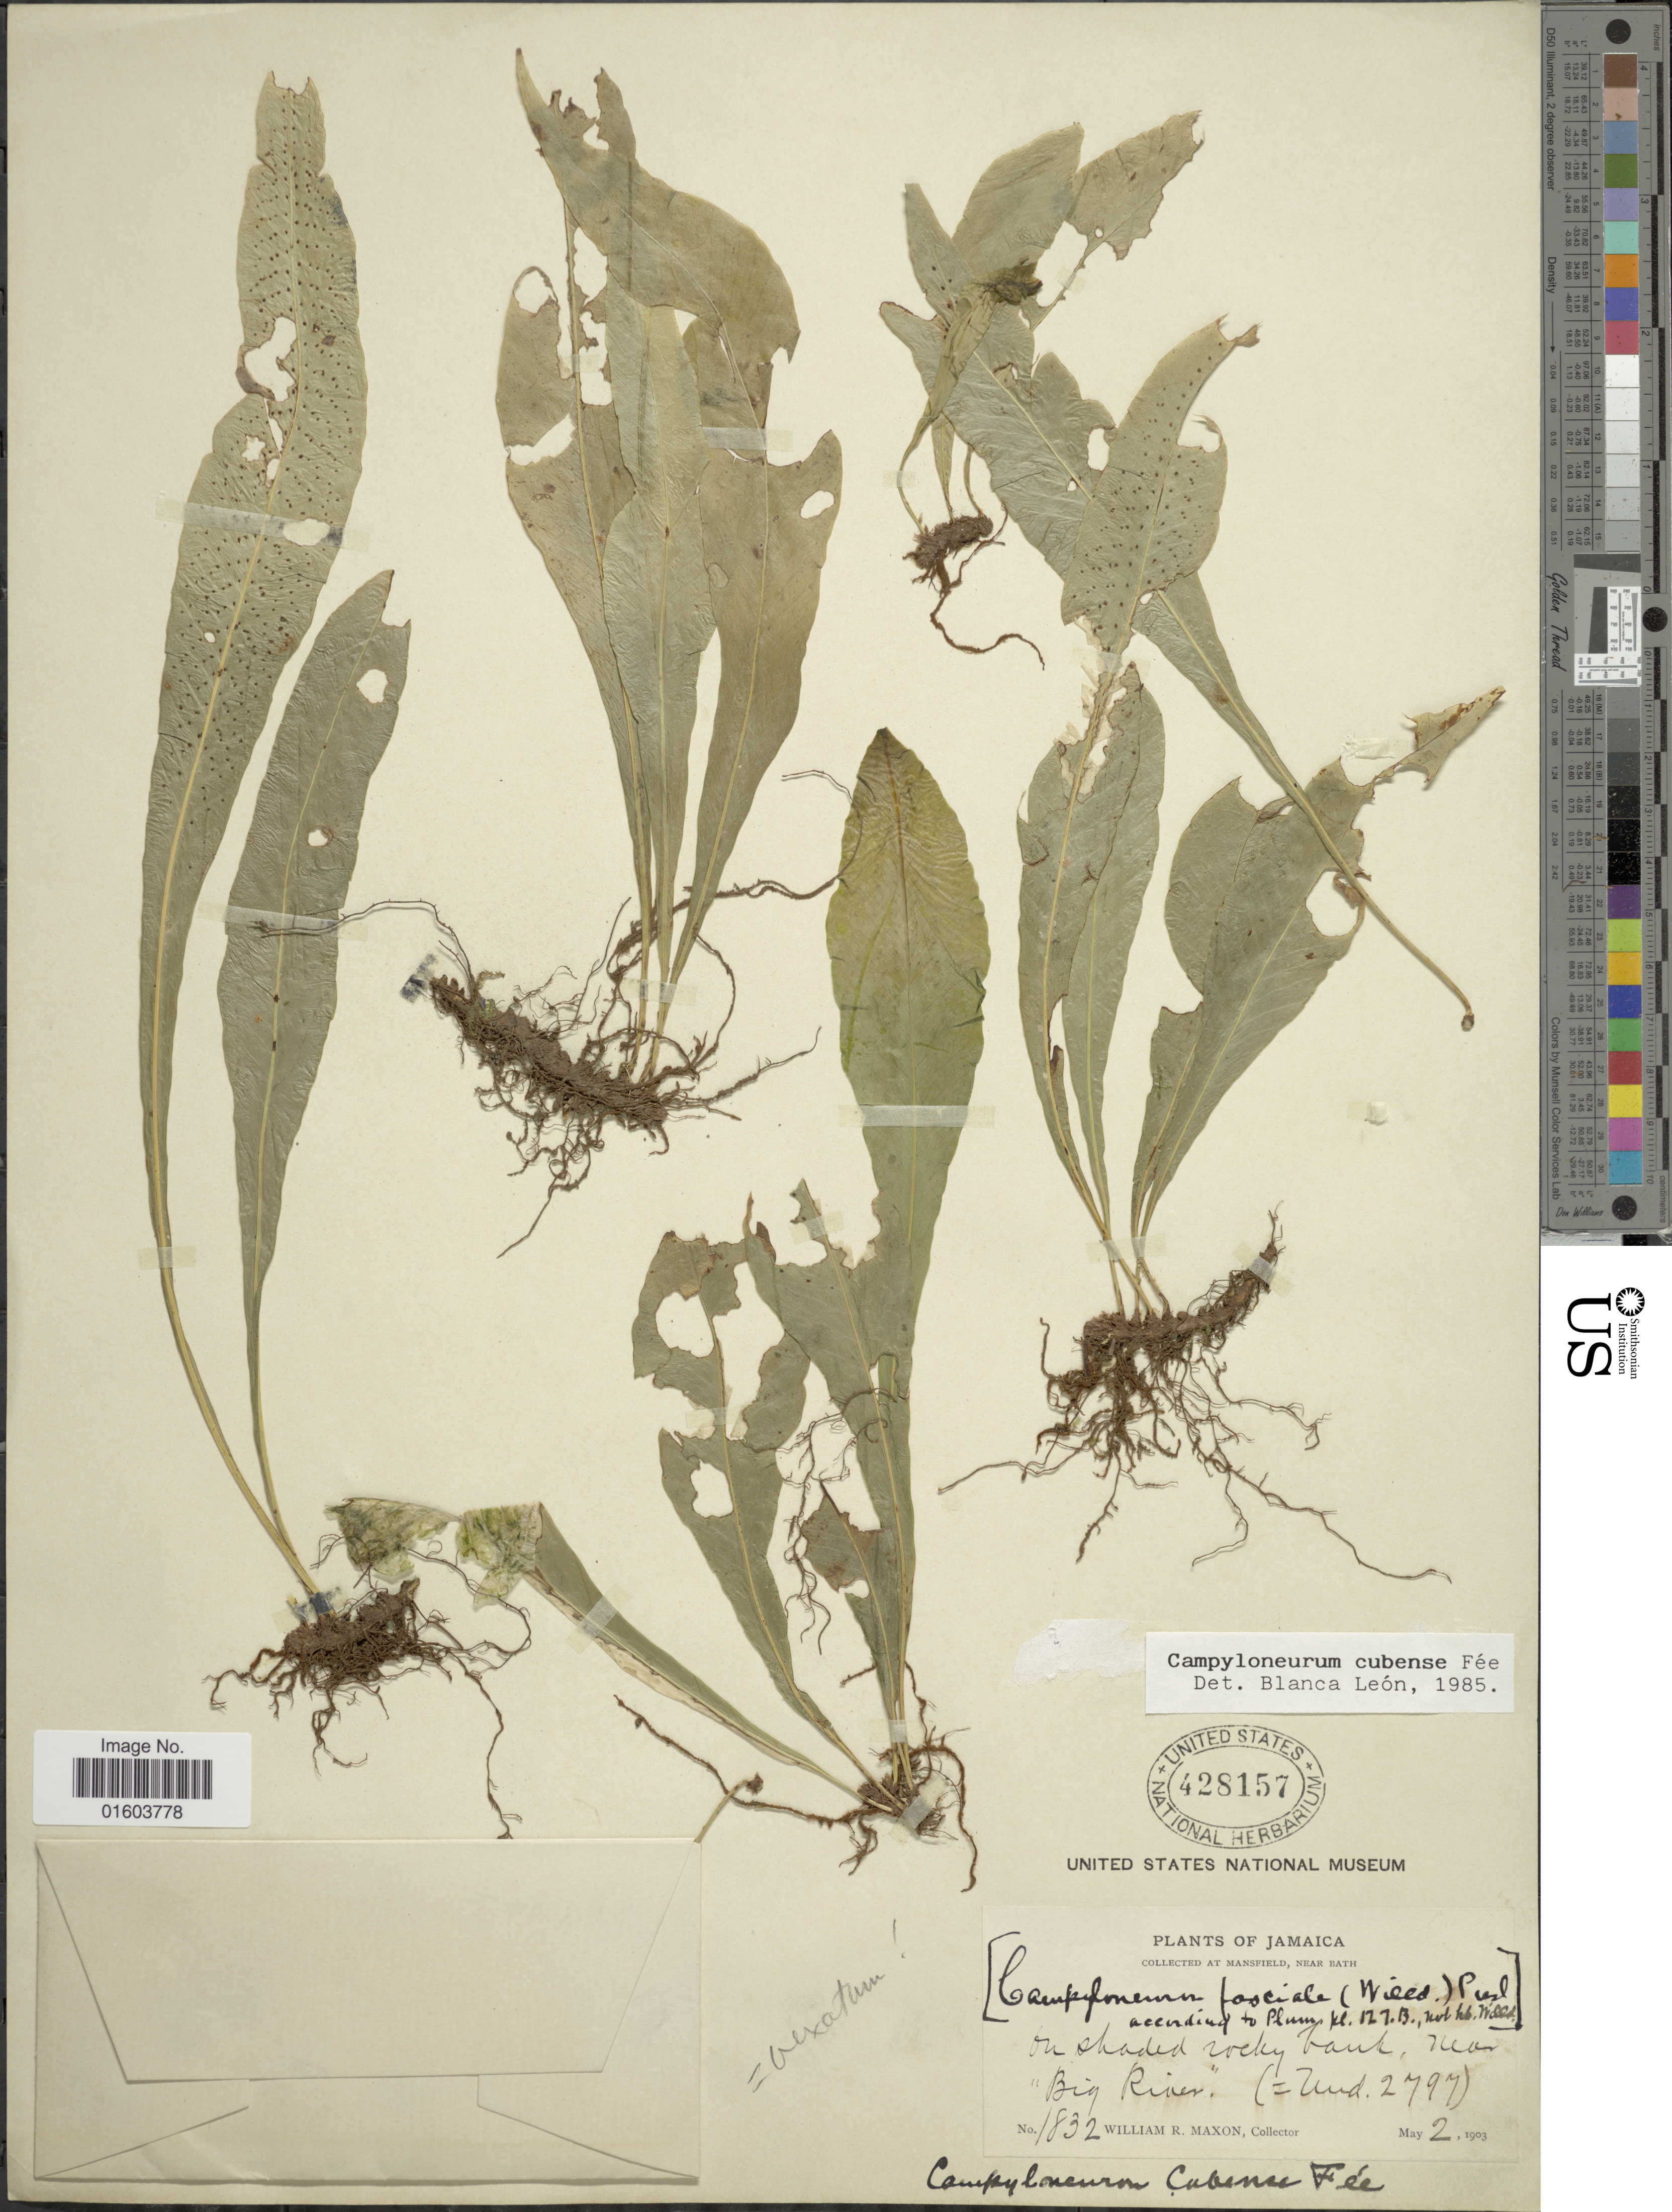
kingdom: Plantae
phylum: Tracheophyta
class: Polypodiopsida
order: Polypodiales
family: Polypodiaceae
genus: Campyloneurum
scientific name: Campyloneurum vexatum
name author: Ching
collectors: W. R. Maxon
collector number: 1832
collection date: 1903-05-02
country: Jamaica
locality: Jamaica, Masfield, near Bath. "Big River".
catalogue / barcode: US 428157